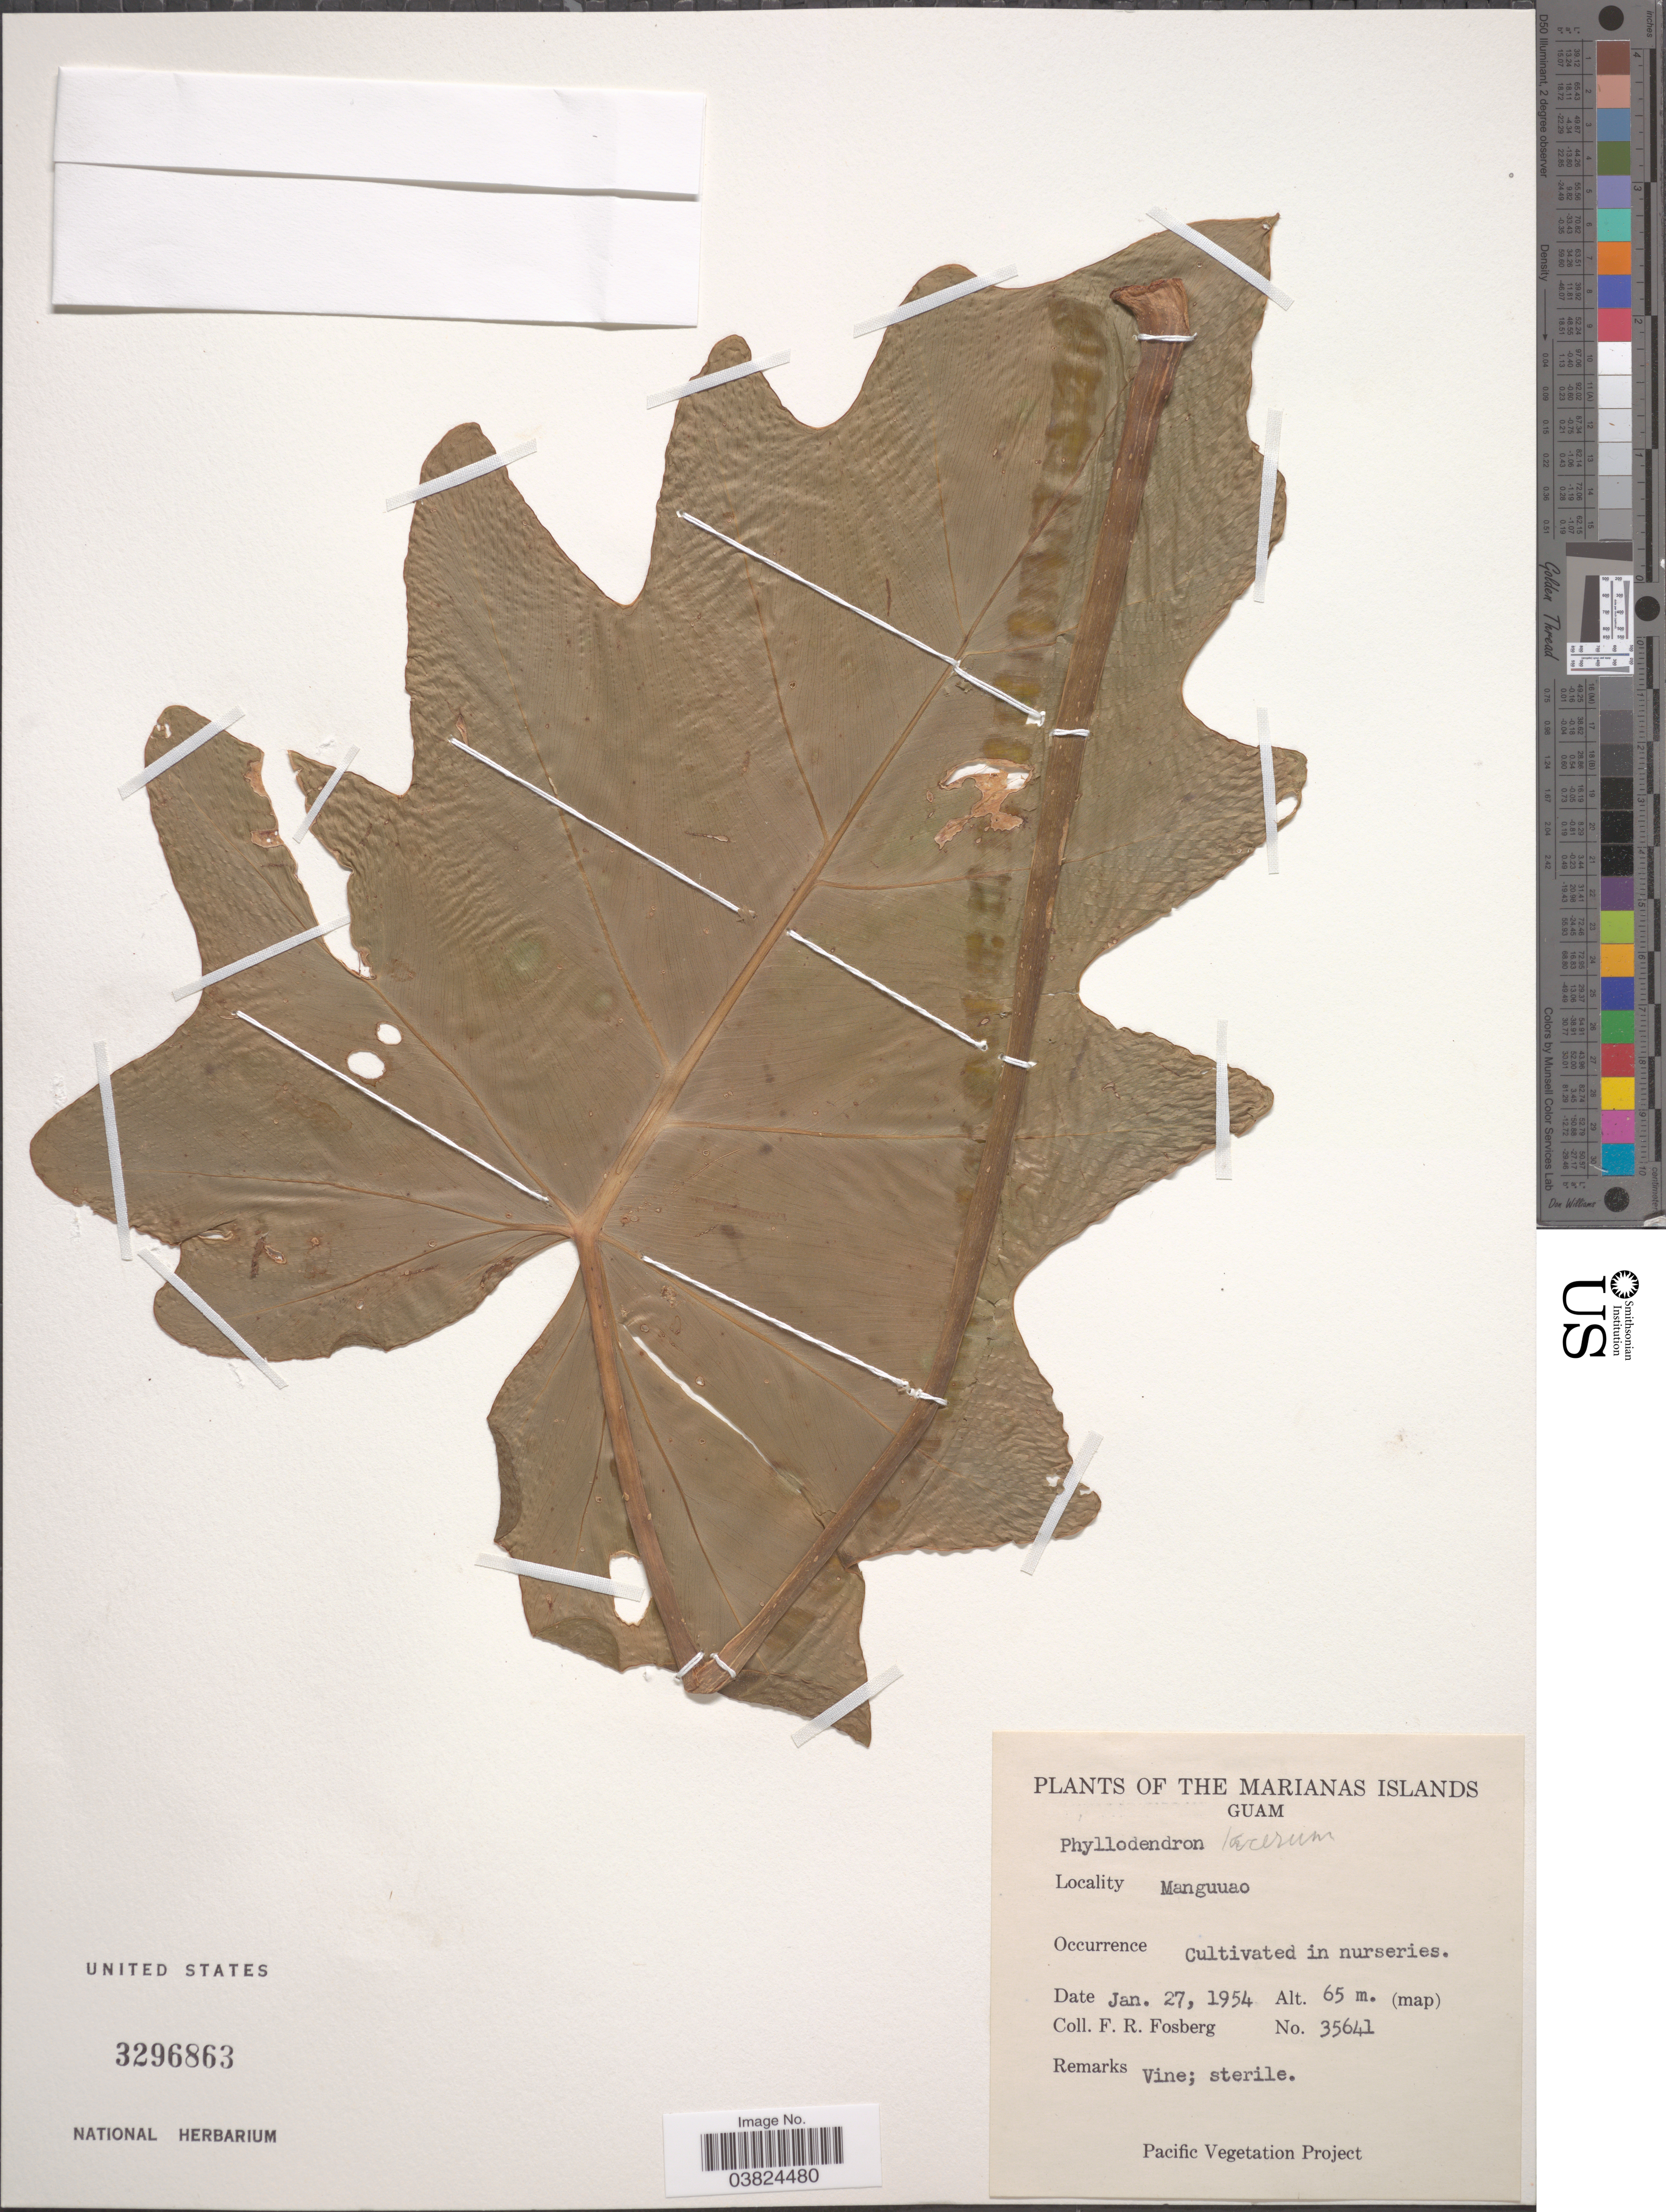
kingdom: Plantae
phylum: Tracheophyta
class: Liliopsida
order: Alismatales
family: Araceae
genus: Philodendron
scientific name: Philodendron lacerum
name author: (Jacq.) Schott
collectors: F. R. Fosberg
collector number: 35642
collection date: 1954-01-27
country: Guam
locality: The Marianas Islands. Manguuao. In nurseries.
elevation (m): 65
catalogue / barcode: US 3296863